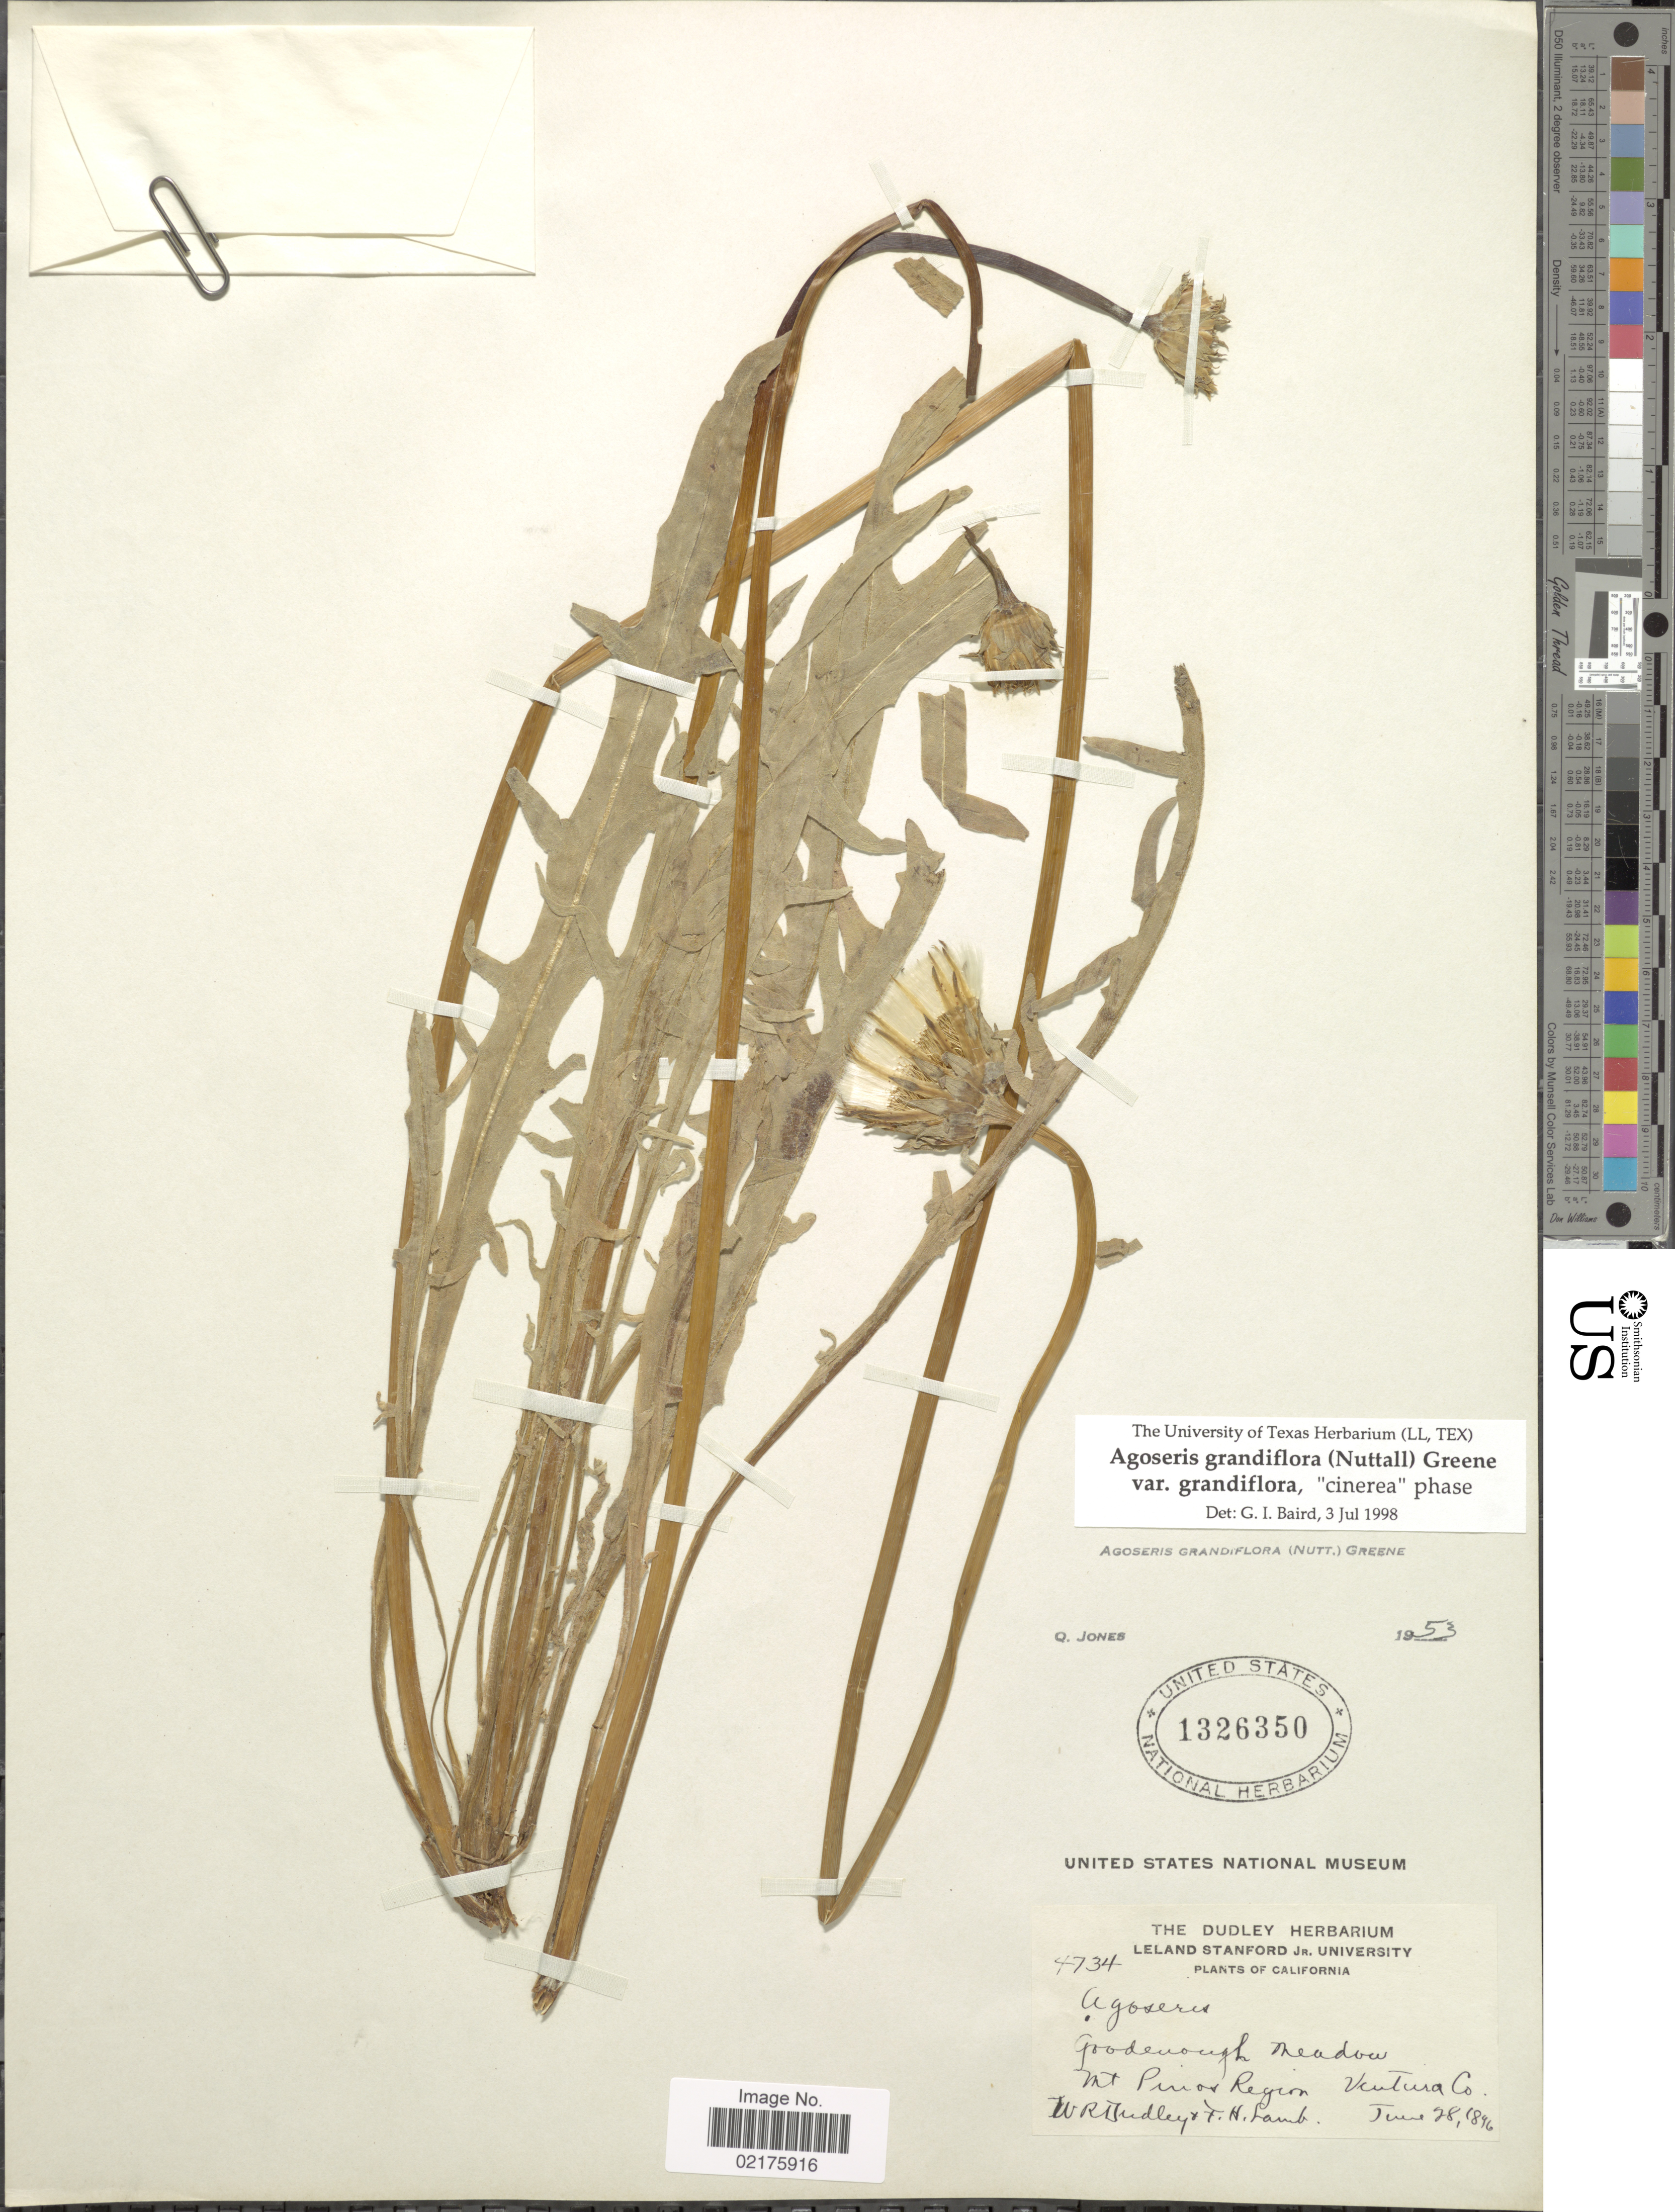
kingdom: Plantae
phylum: Tracheophyta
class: Magnoliopsida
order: Asterales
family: Asteraceae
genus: Agoseris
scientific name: Agoseris grandiflora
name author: (Nutt.) Greene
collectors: W. Dudley & F. H. Lamb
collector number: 4734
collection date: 1846-06-28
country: United States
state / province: California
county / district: Ventura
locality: Goodenough Meadow, Mt. Pinos Region, Ventura Co.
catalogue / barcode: US 1326350